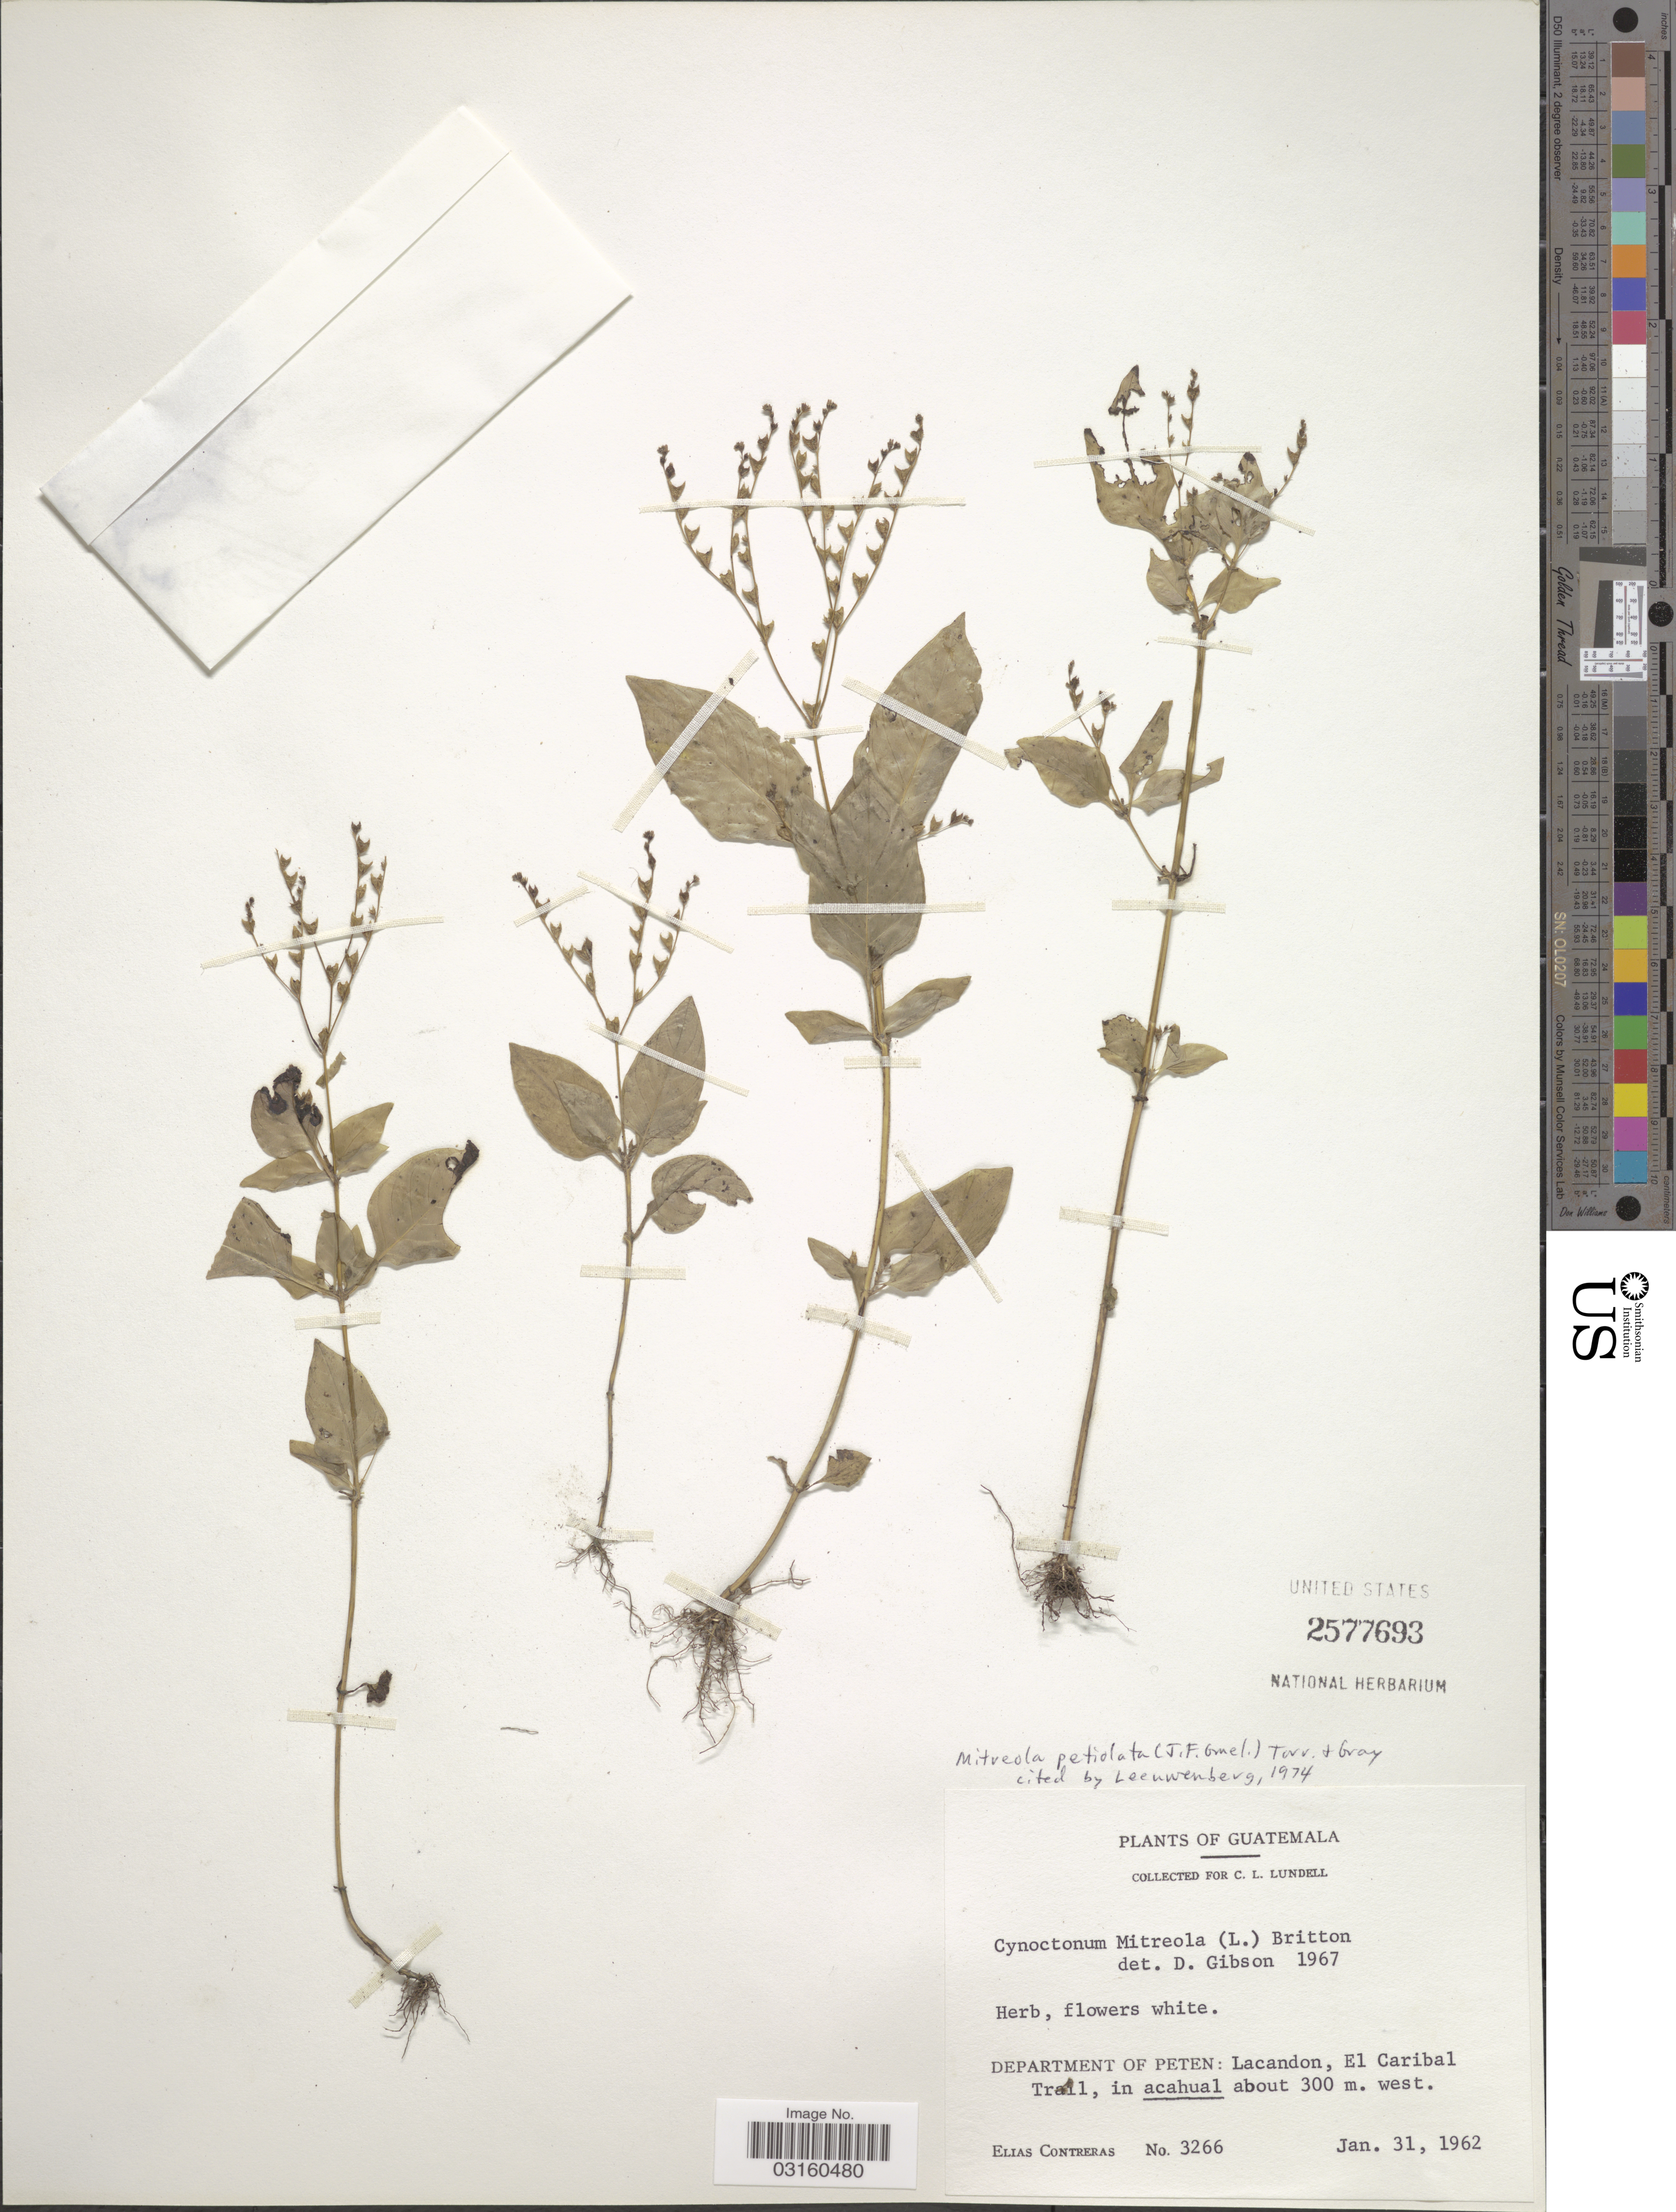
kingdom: Plantae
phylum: Tracheophyta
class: Magnoliopsida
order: Gentianales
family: Loganiaceae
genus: Mitreola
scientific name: Mitreola petiolata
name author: (J.F. Gmel.) Torr. & A. Gray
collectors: E. Conteras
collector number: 3266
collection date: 1962-01-31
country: Guatemala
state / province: El Petén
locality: Department of Peten: Lacandon, El Caribal Trail, in acahual.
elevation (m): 300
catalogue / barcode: US 2577693